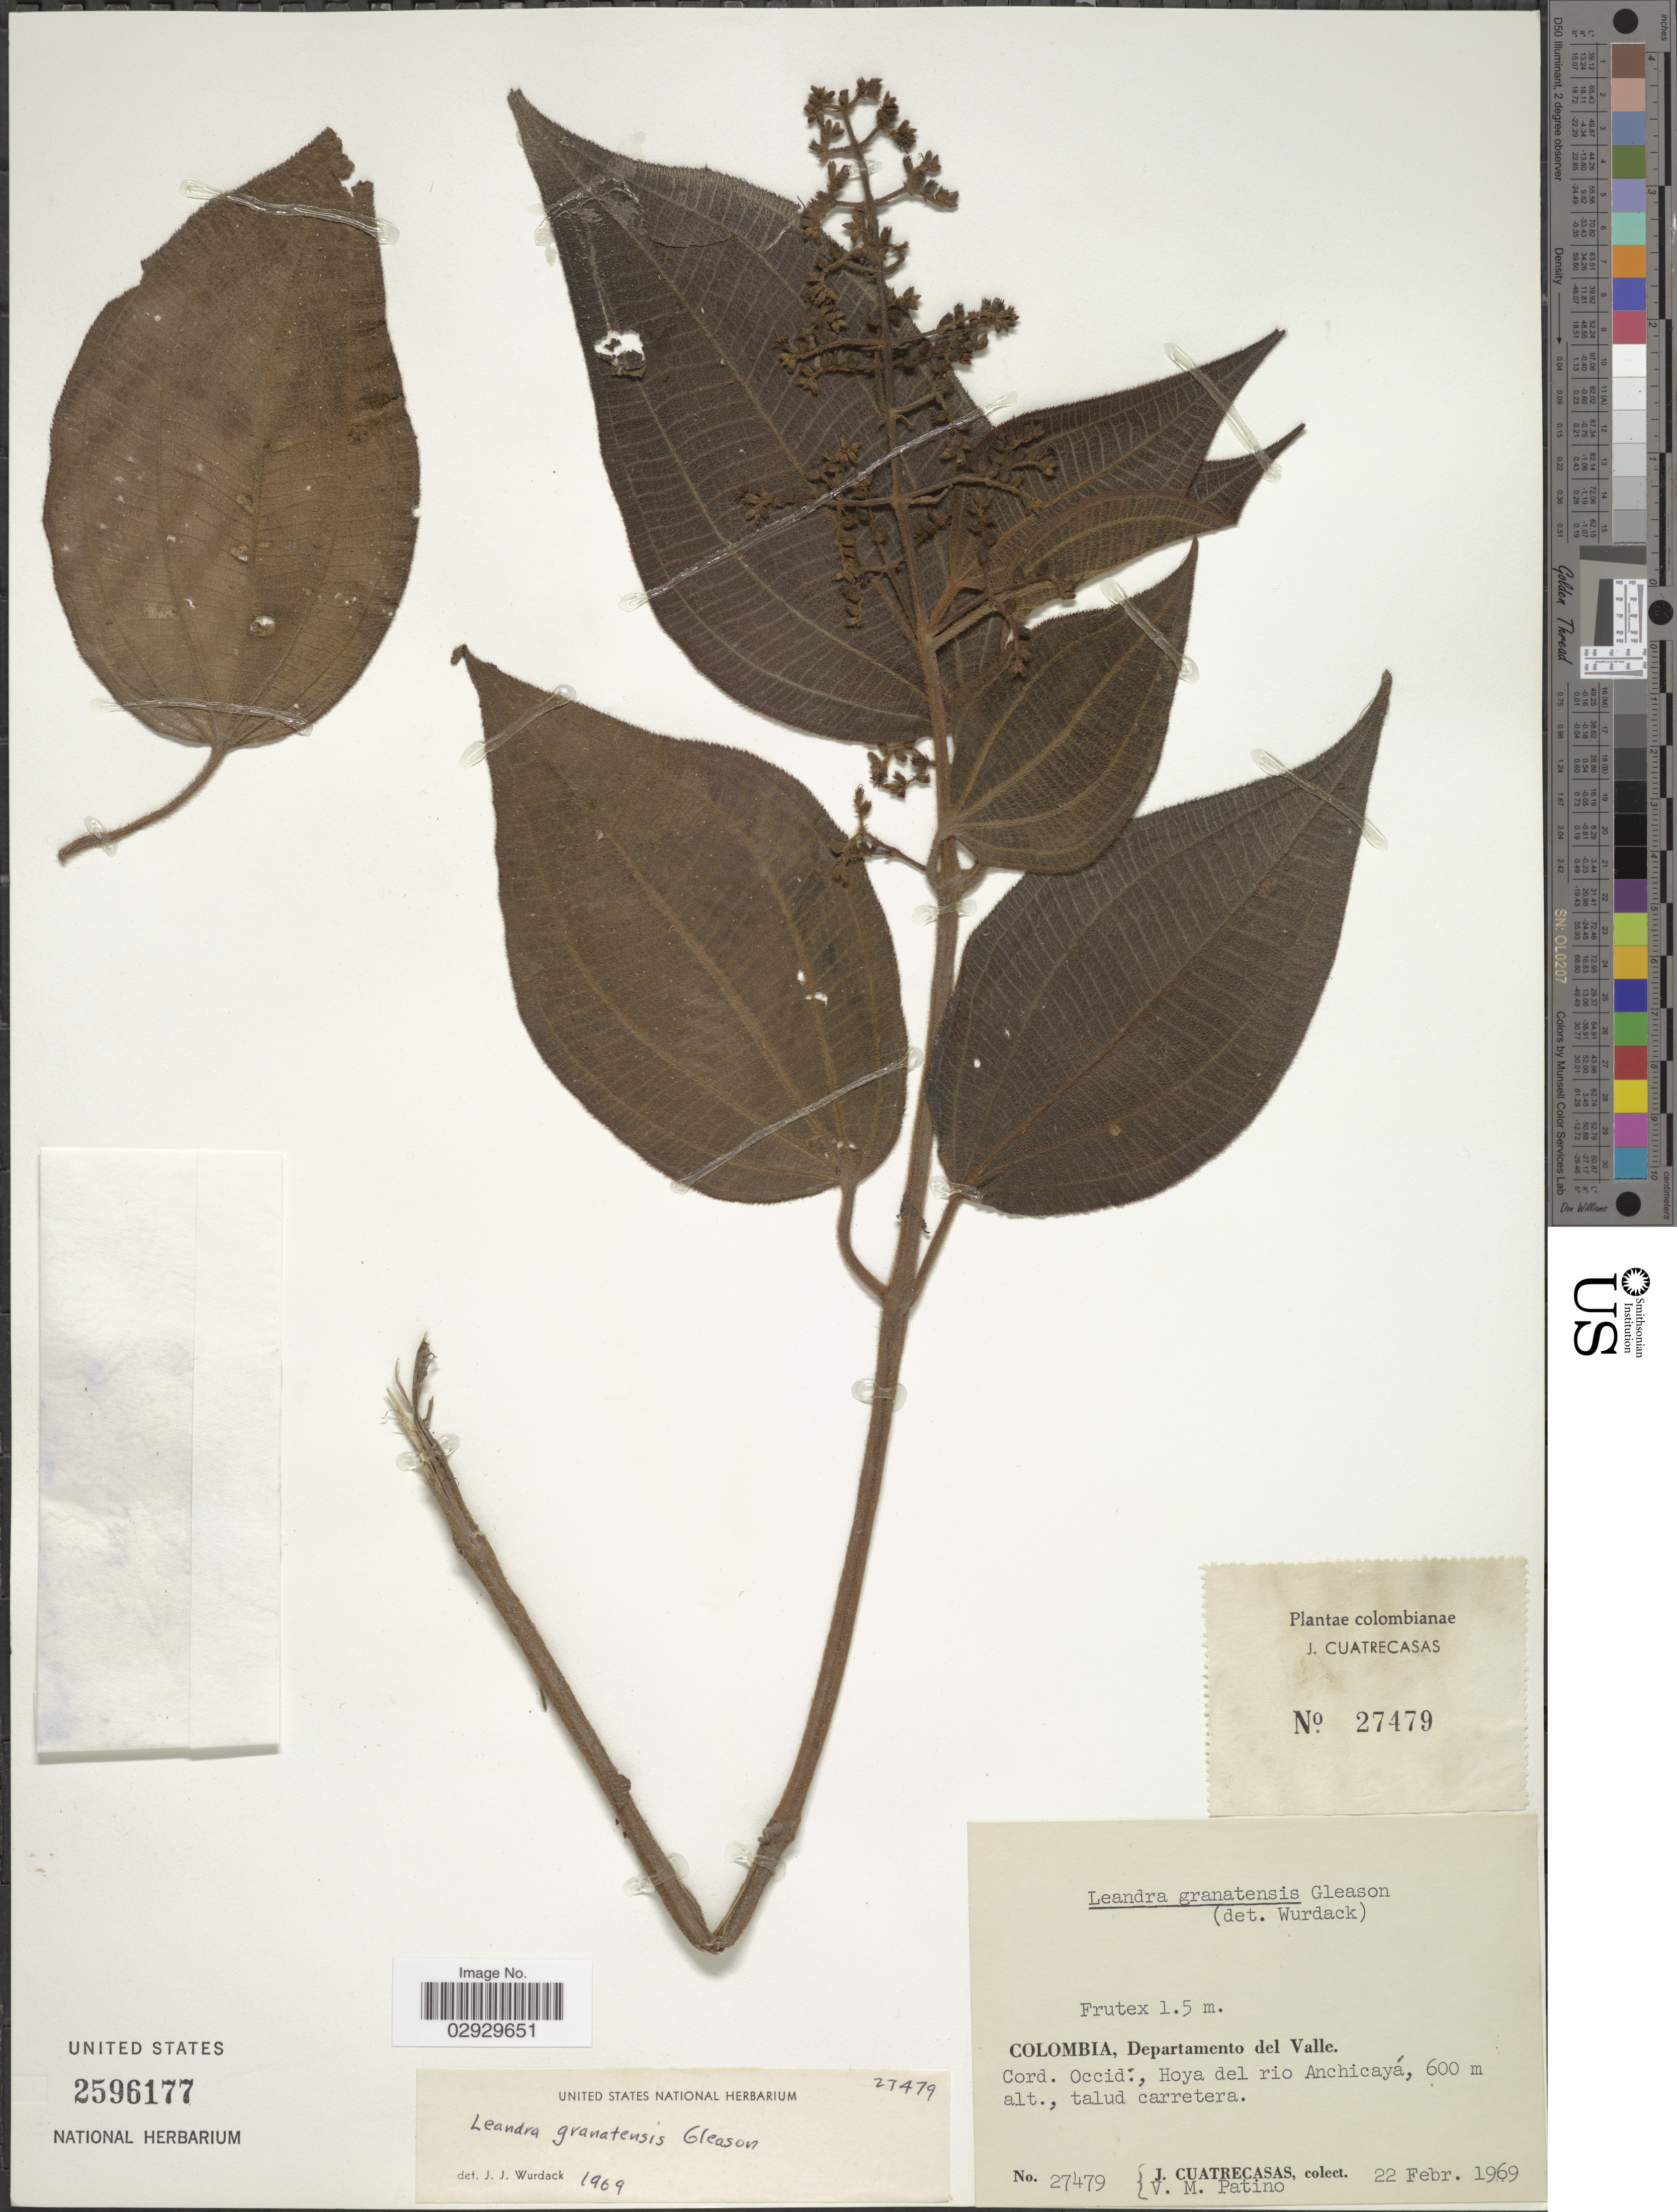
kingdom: Plantae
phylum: Tracheophyta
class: Magnoliopsida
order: Myrtales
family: Melastomataceae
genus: Leandra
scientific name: Leandra granatensis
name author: Gleason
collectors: J. Cuatrecasas & V. Patino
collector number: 27479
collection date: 1969-02-22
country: Colombia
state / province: Valle del Cauca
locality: Departamento del Valle. Cord. Occid., Hoya del rio Anchicayá.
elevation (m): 600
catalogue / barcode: US 2596177